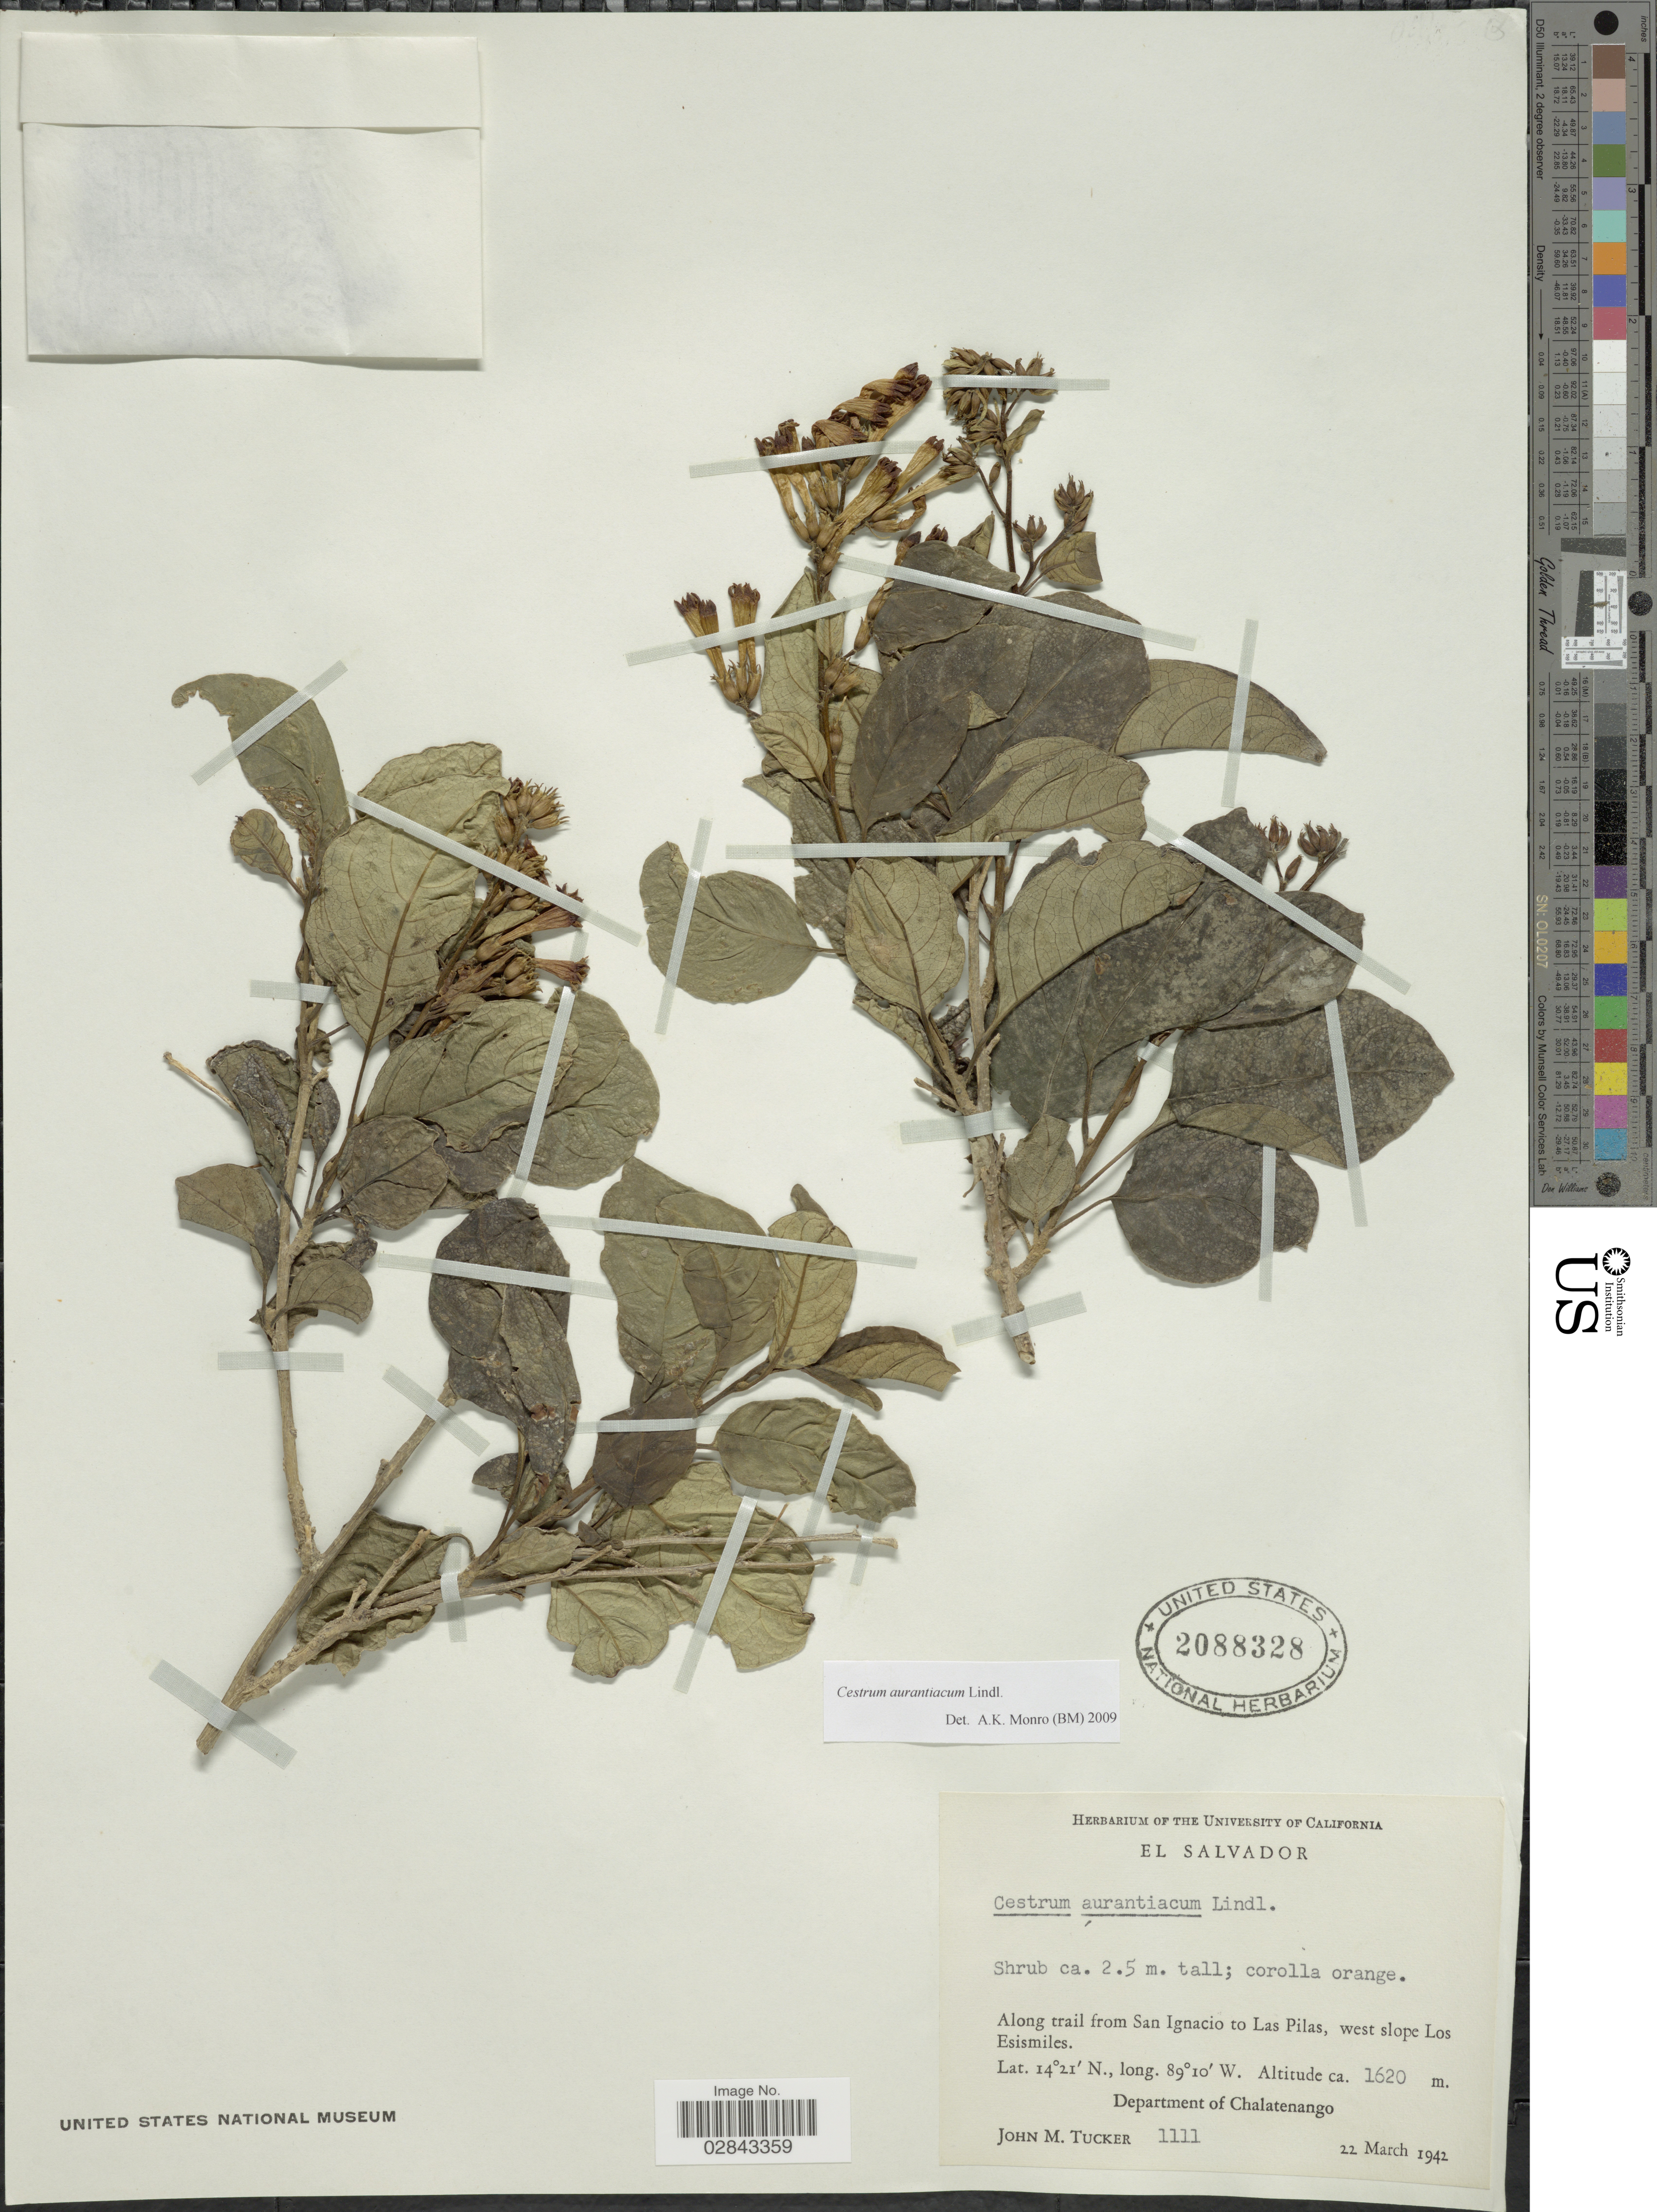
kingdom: Plantae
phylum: Tracheophyta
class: Magnoliopsida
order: Solanales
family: Solanaceae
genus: Cestrum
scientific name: Cestrum aurantiacum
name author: Lindley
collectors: J. M. Tucker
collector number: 1111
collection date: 1942-03-22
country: El Salvador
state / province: Chalatenango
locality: Along trail from San Ignacio to Las Pilas, west slope Los Esismiles. Department of Chalatenango.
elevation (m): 1620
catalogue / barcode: US 2088328